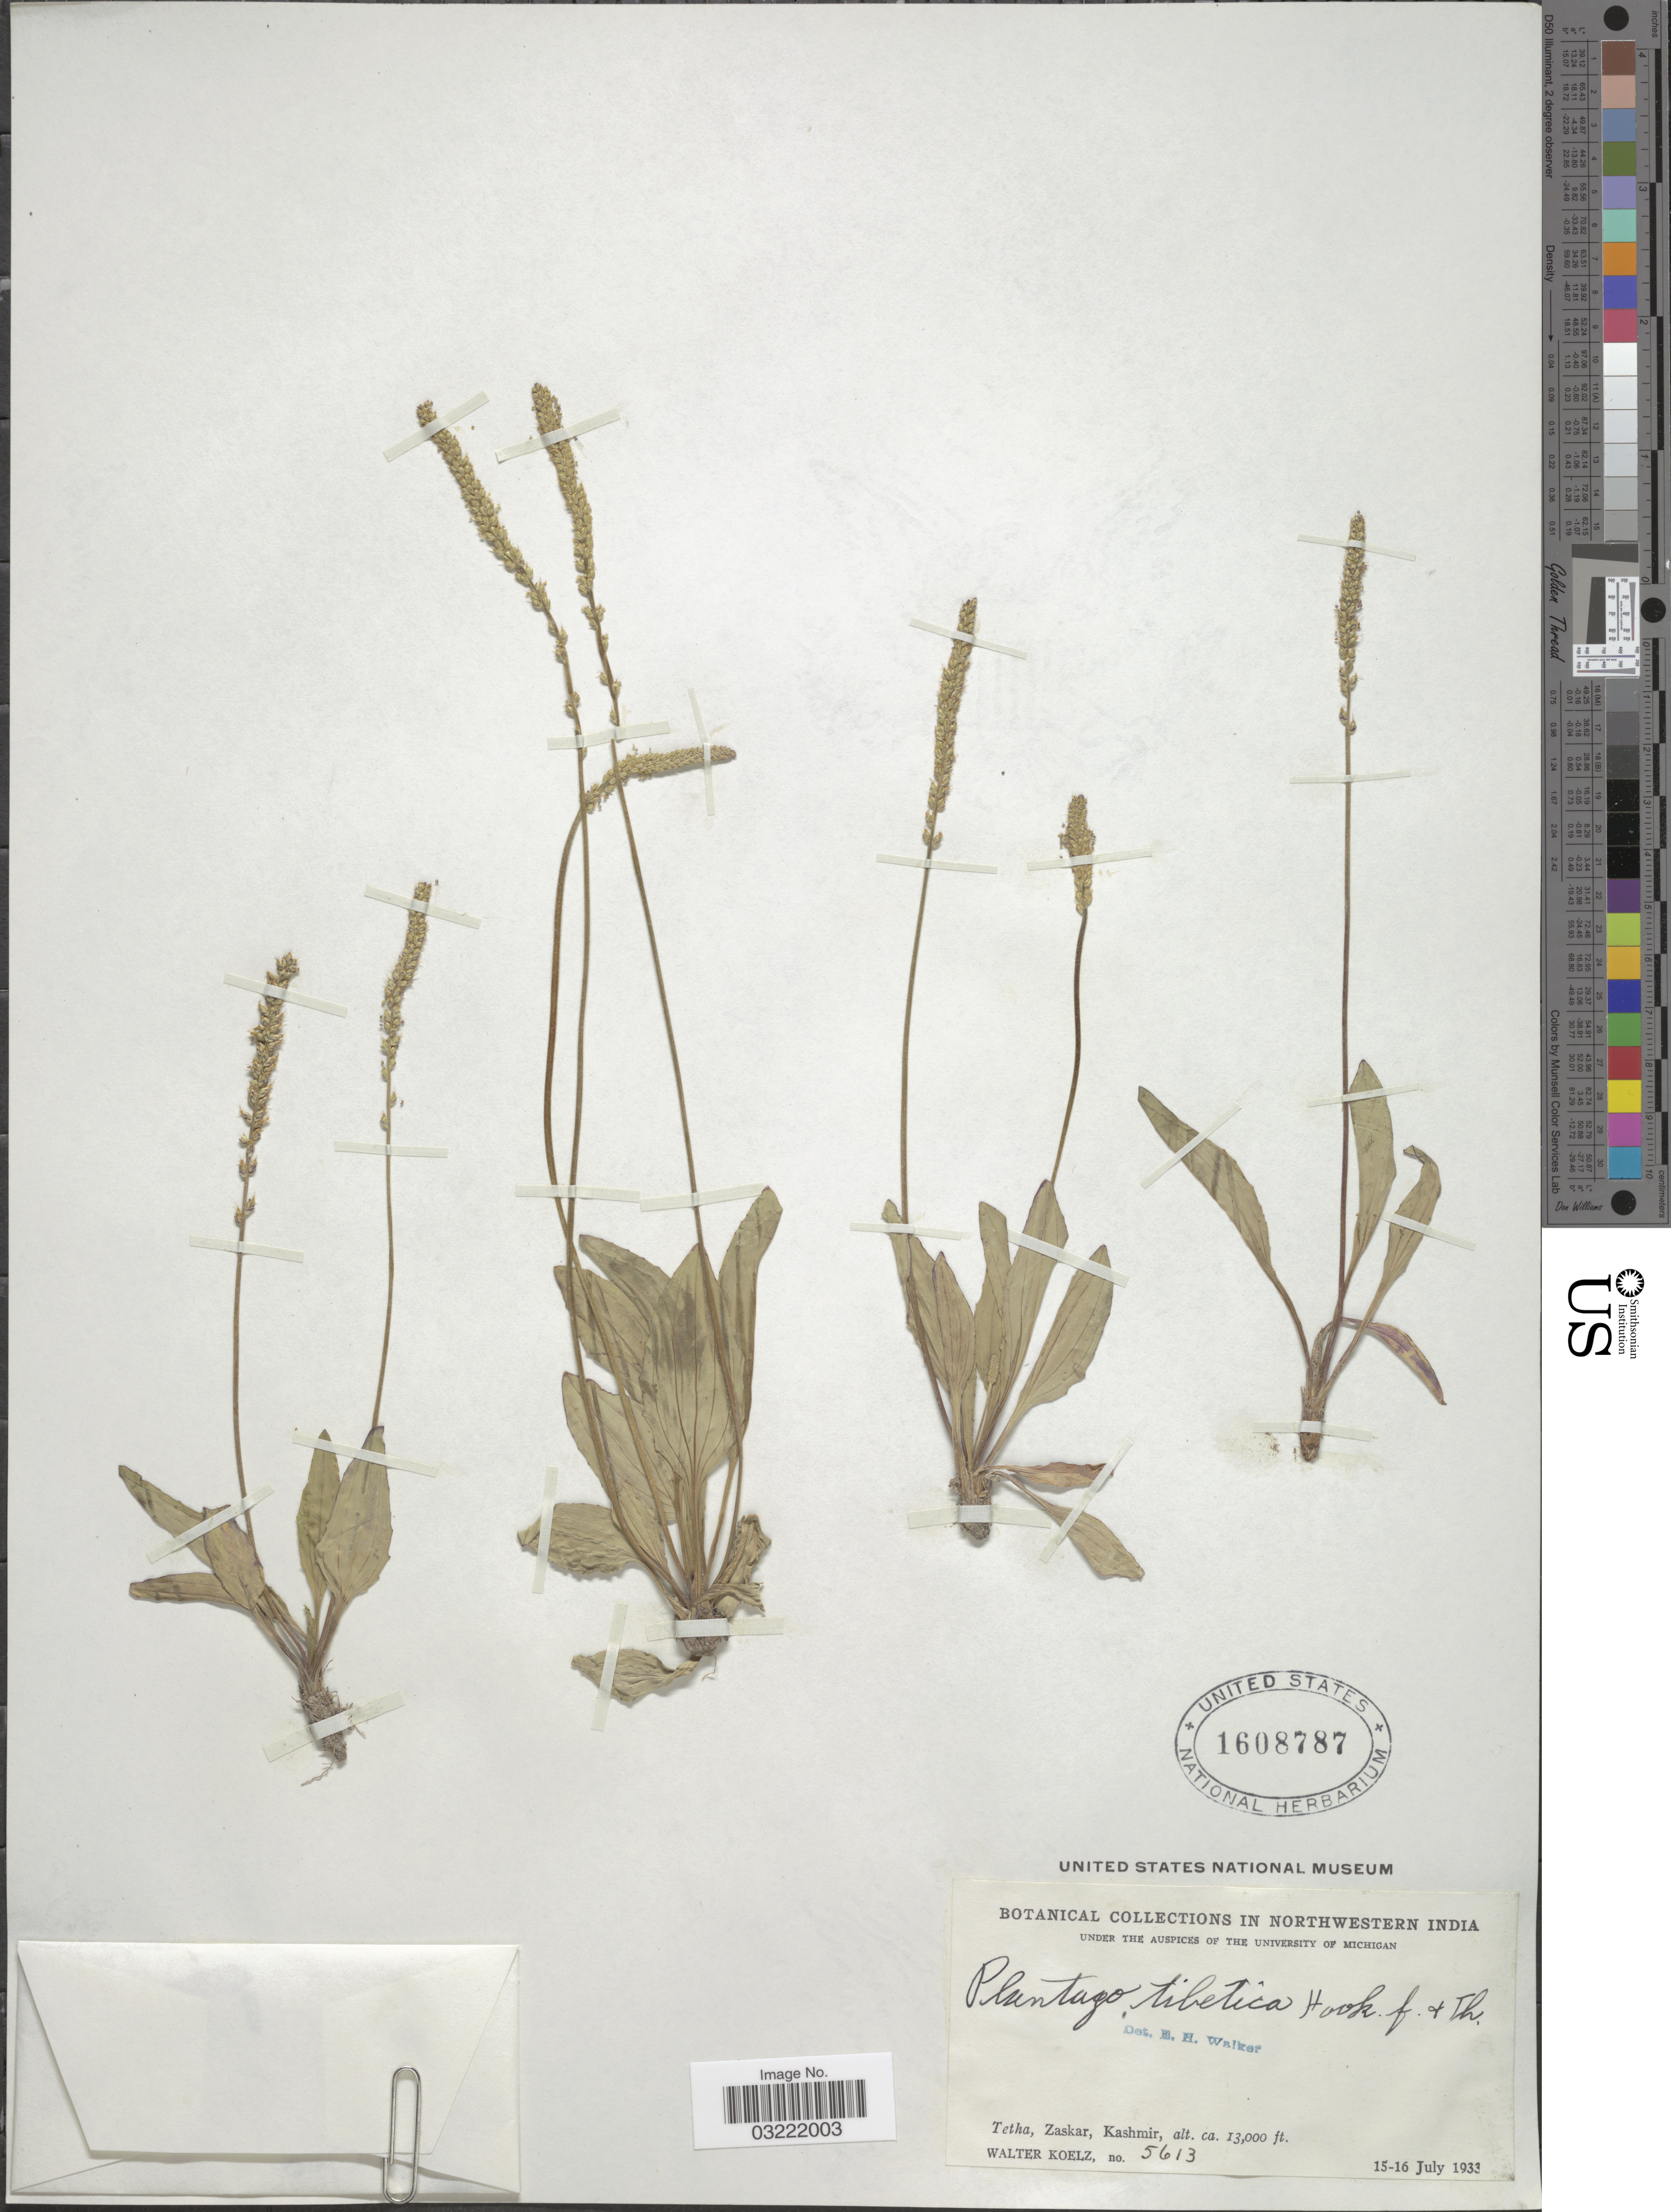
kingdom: Plantae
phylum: Tracheophyta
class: Magnoliopsida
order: Lamiales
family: Plantaginaceae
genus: Plantago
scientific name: Plantago depressa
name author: Willd.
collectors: W. N. Koelz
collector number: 5613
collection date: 1933-07-15/1933-07-16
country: India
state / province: Jammu and Kashmir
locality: Northwestern India. Tetha, Zaskar, Kashmir.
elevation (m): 3962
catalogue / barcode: US 1608787